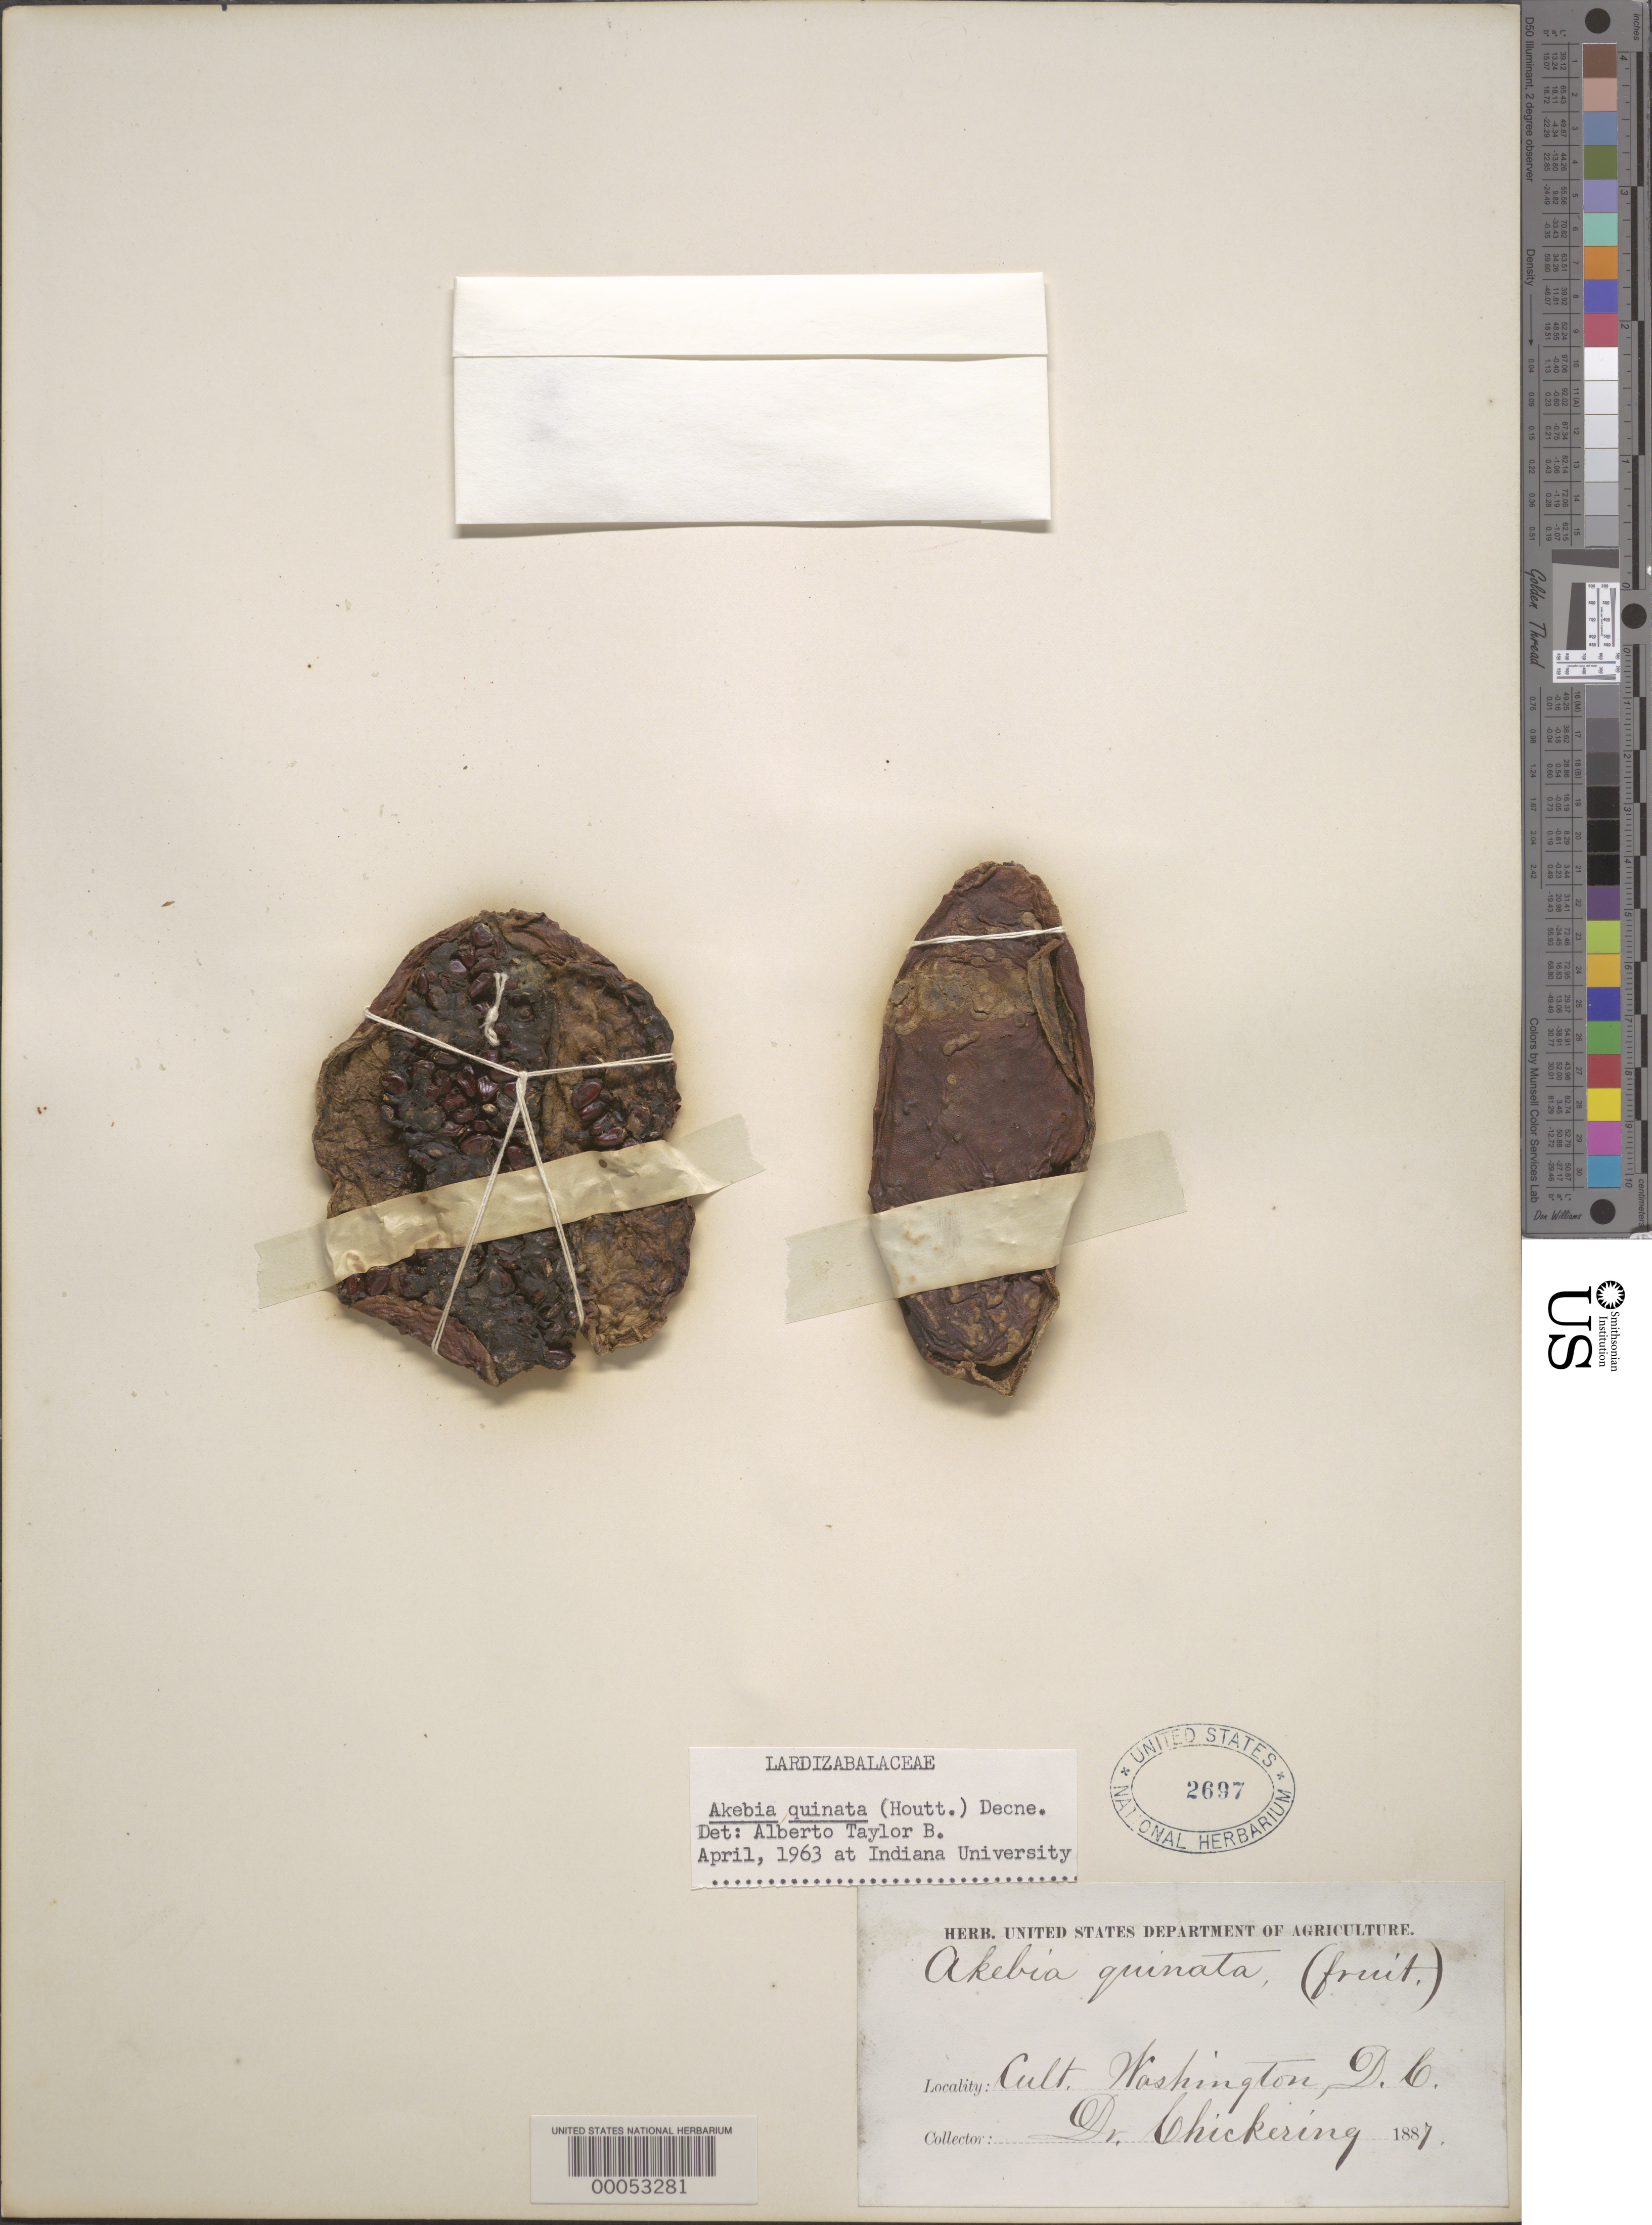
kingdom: Plantae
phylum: Tracheophyta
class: Magnoliopsida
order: Ranunculales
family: Lardizabalaceae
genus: Akebia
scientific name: Akebia quinata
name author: (Houtt.) Decne.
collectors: J. W. Chickering Jr.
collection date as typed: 1887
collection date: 1887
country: United States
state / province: District of Columbia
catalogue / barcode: US 2697